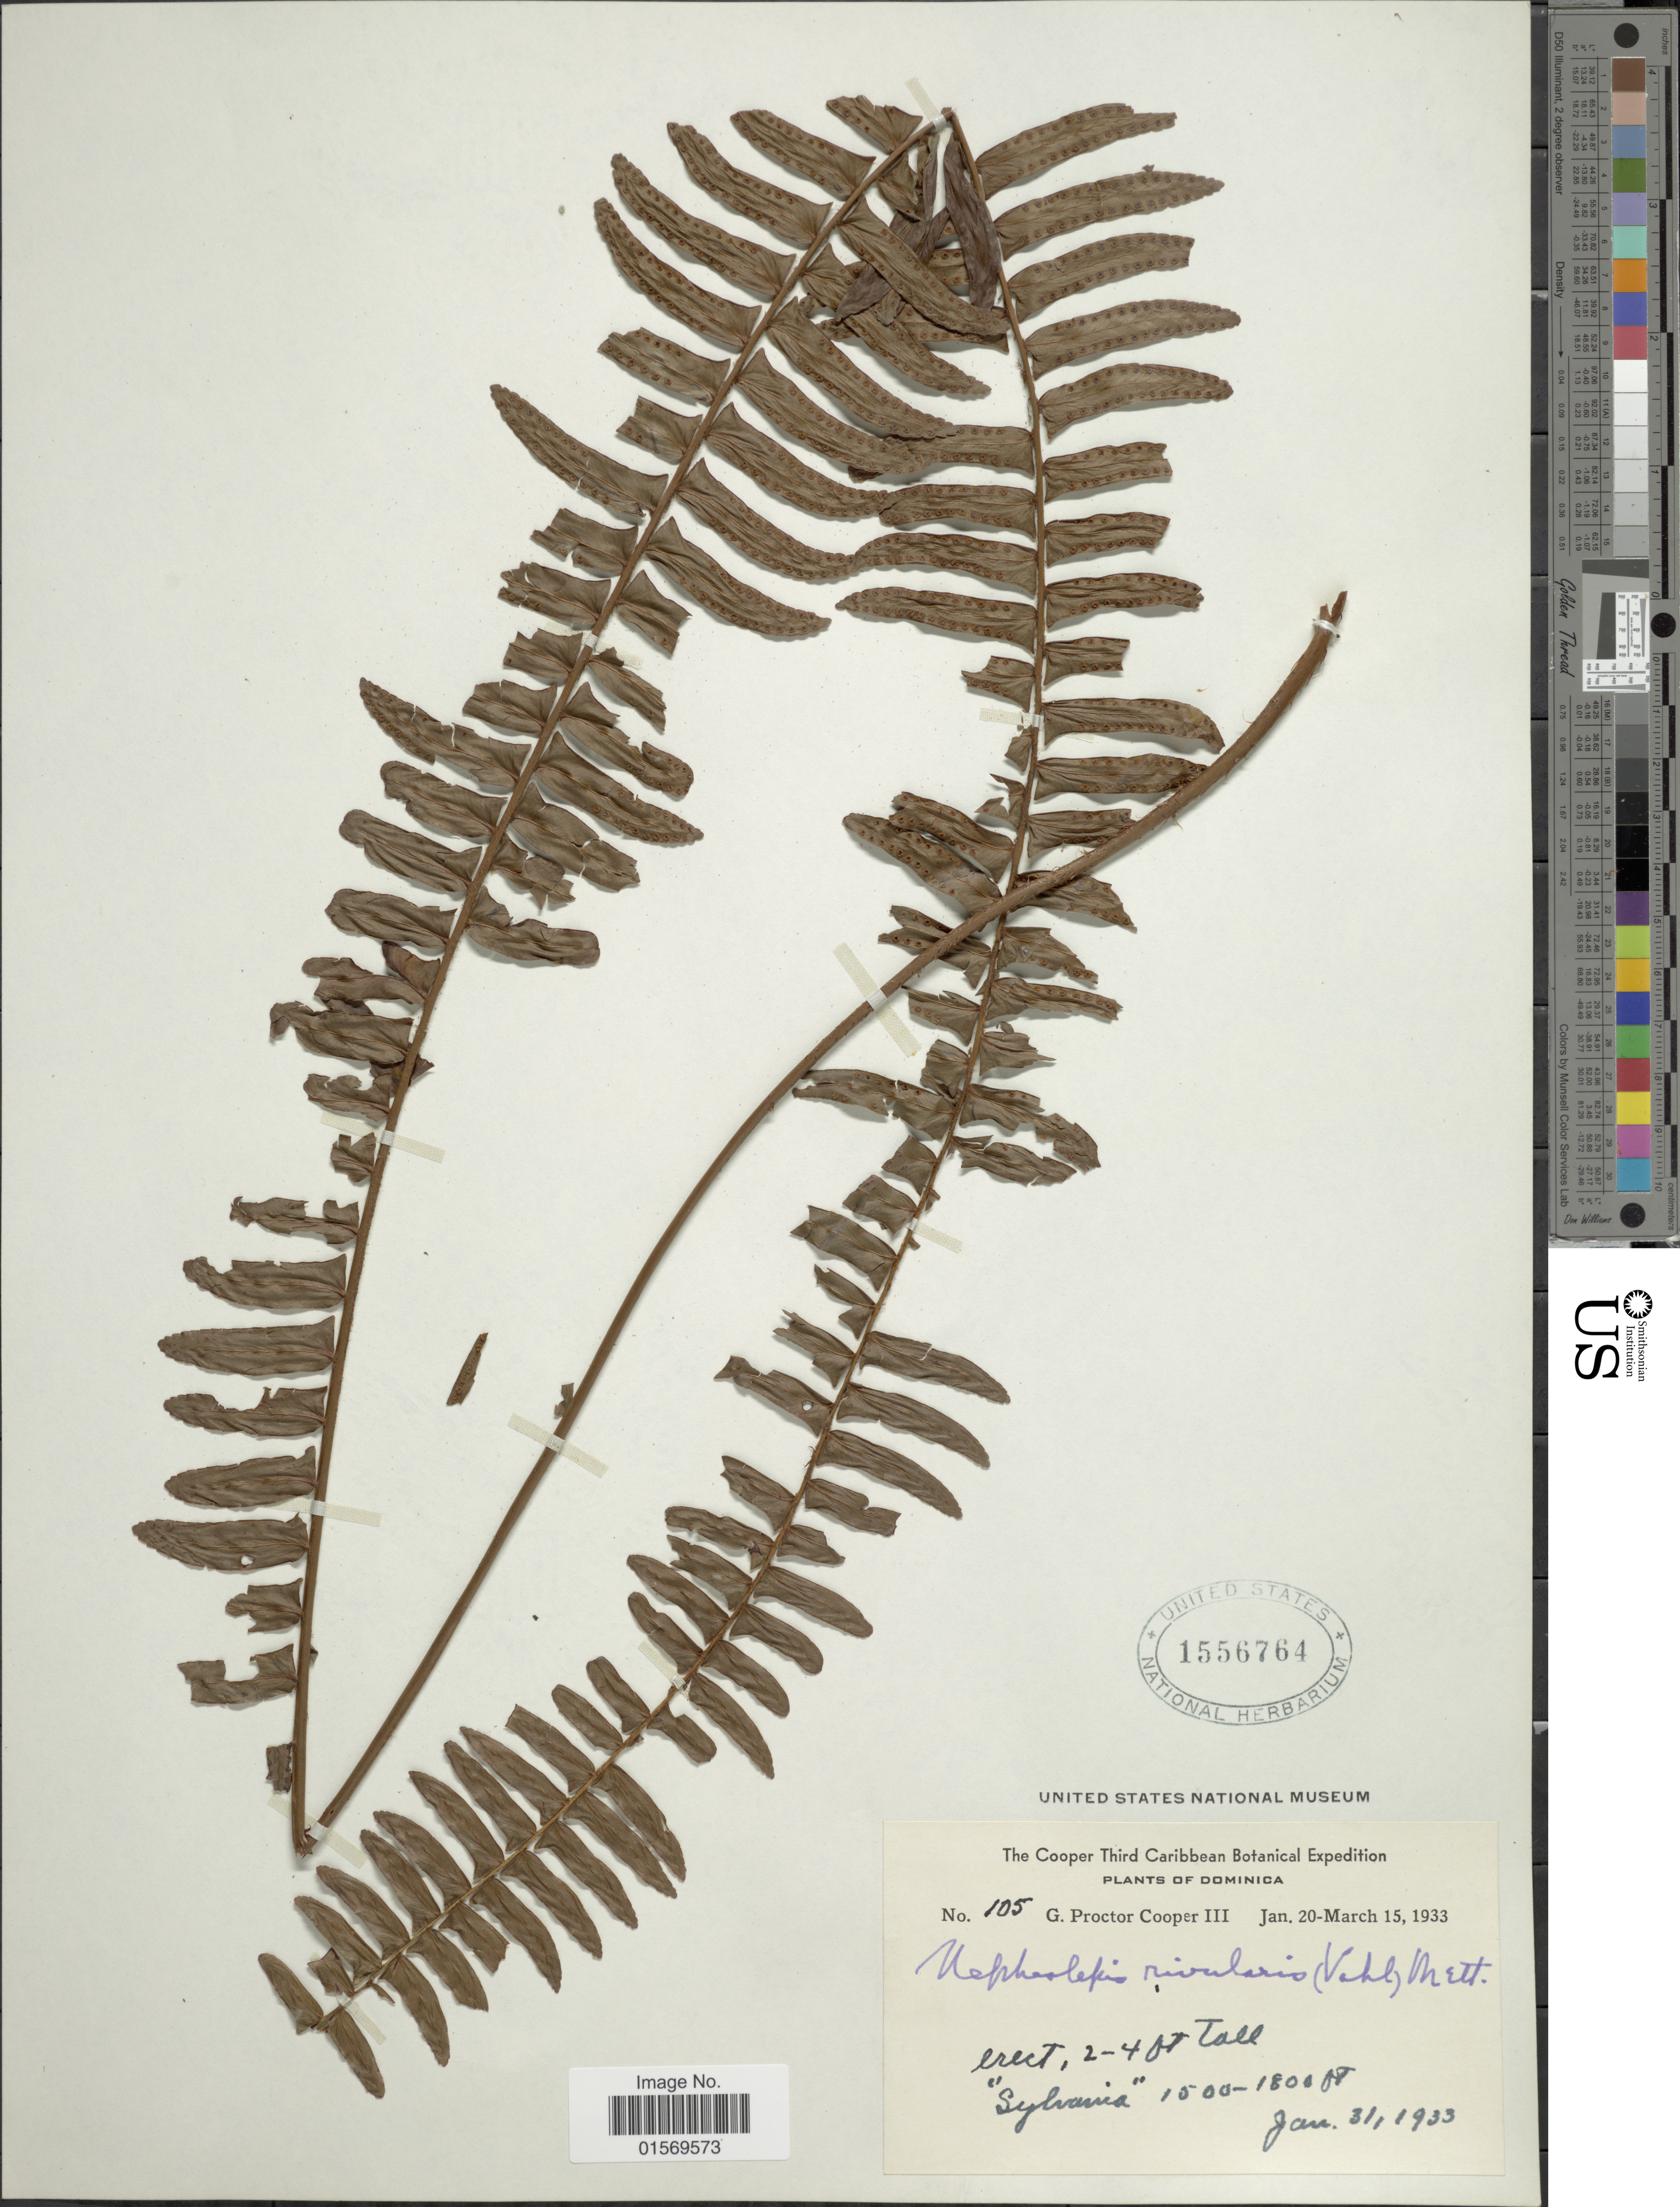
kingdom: Plantae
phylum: Tracheophyta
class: Polypodiopsida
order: Polypodiales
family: Nephrolepidaceae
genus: Nephrolepis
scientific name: Nephrolepis rivularis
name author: (Vahl) Mett. ex Krug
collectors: G. Cooper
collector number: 105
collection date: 1933-01-31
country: Dominica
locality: Sylvania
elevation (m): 457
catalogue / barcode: US 1556764